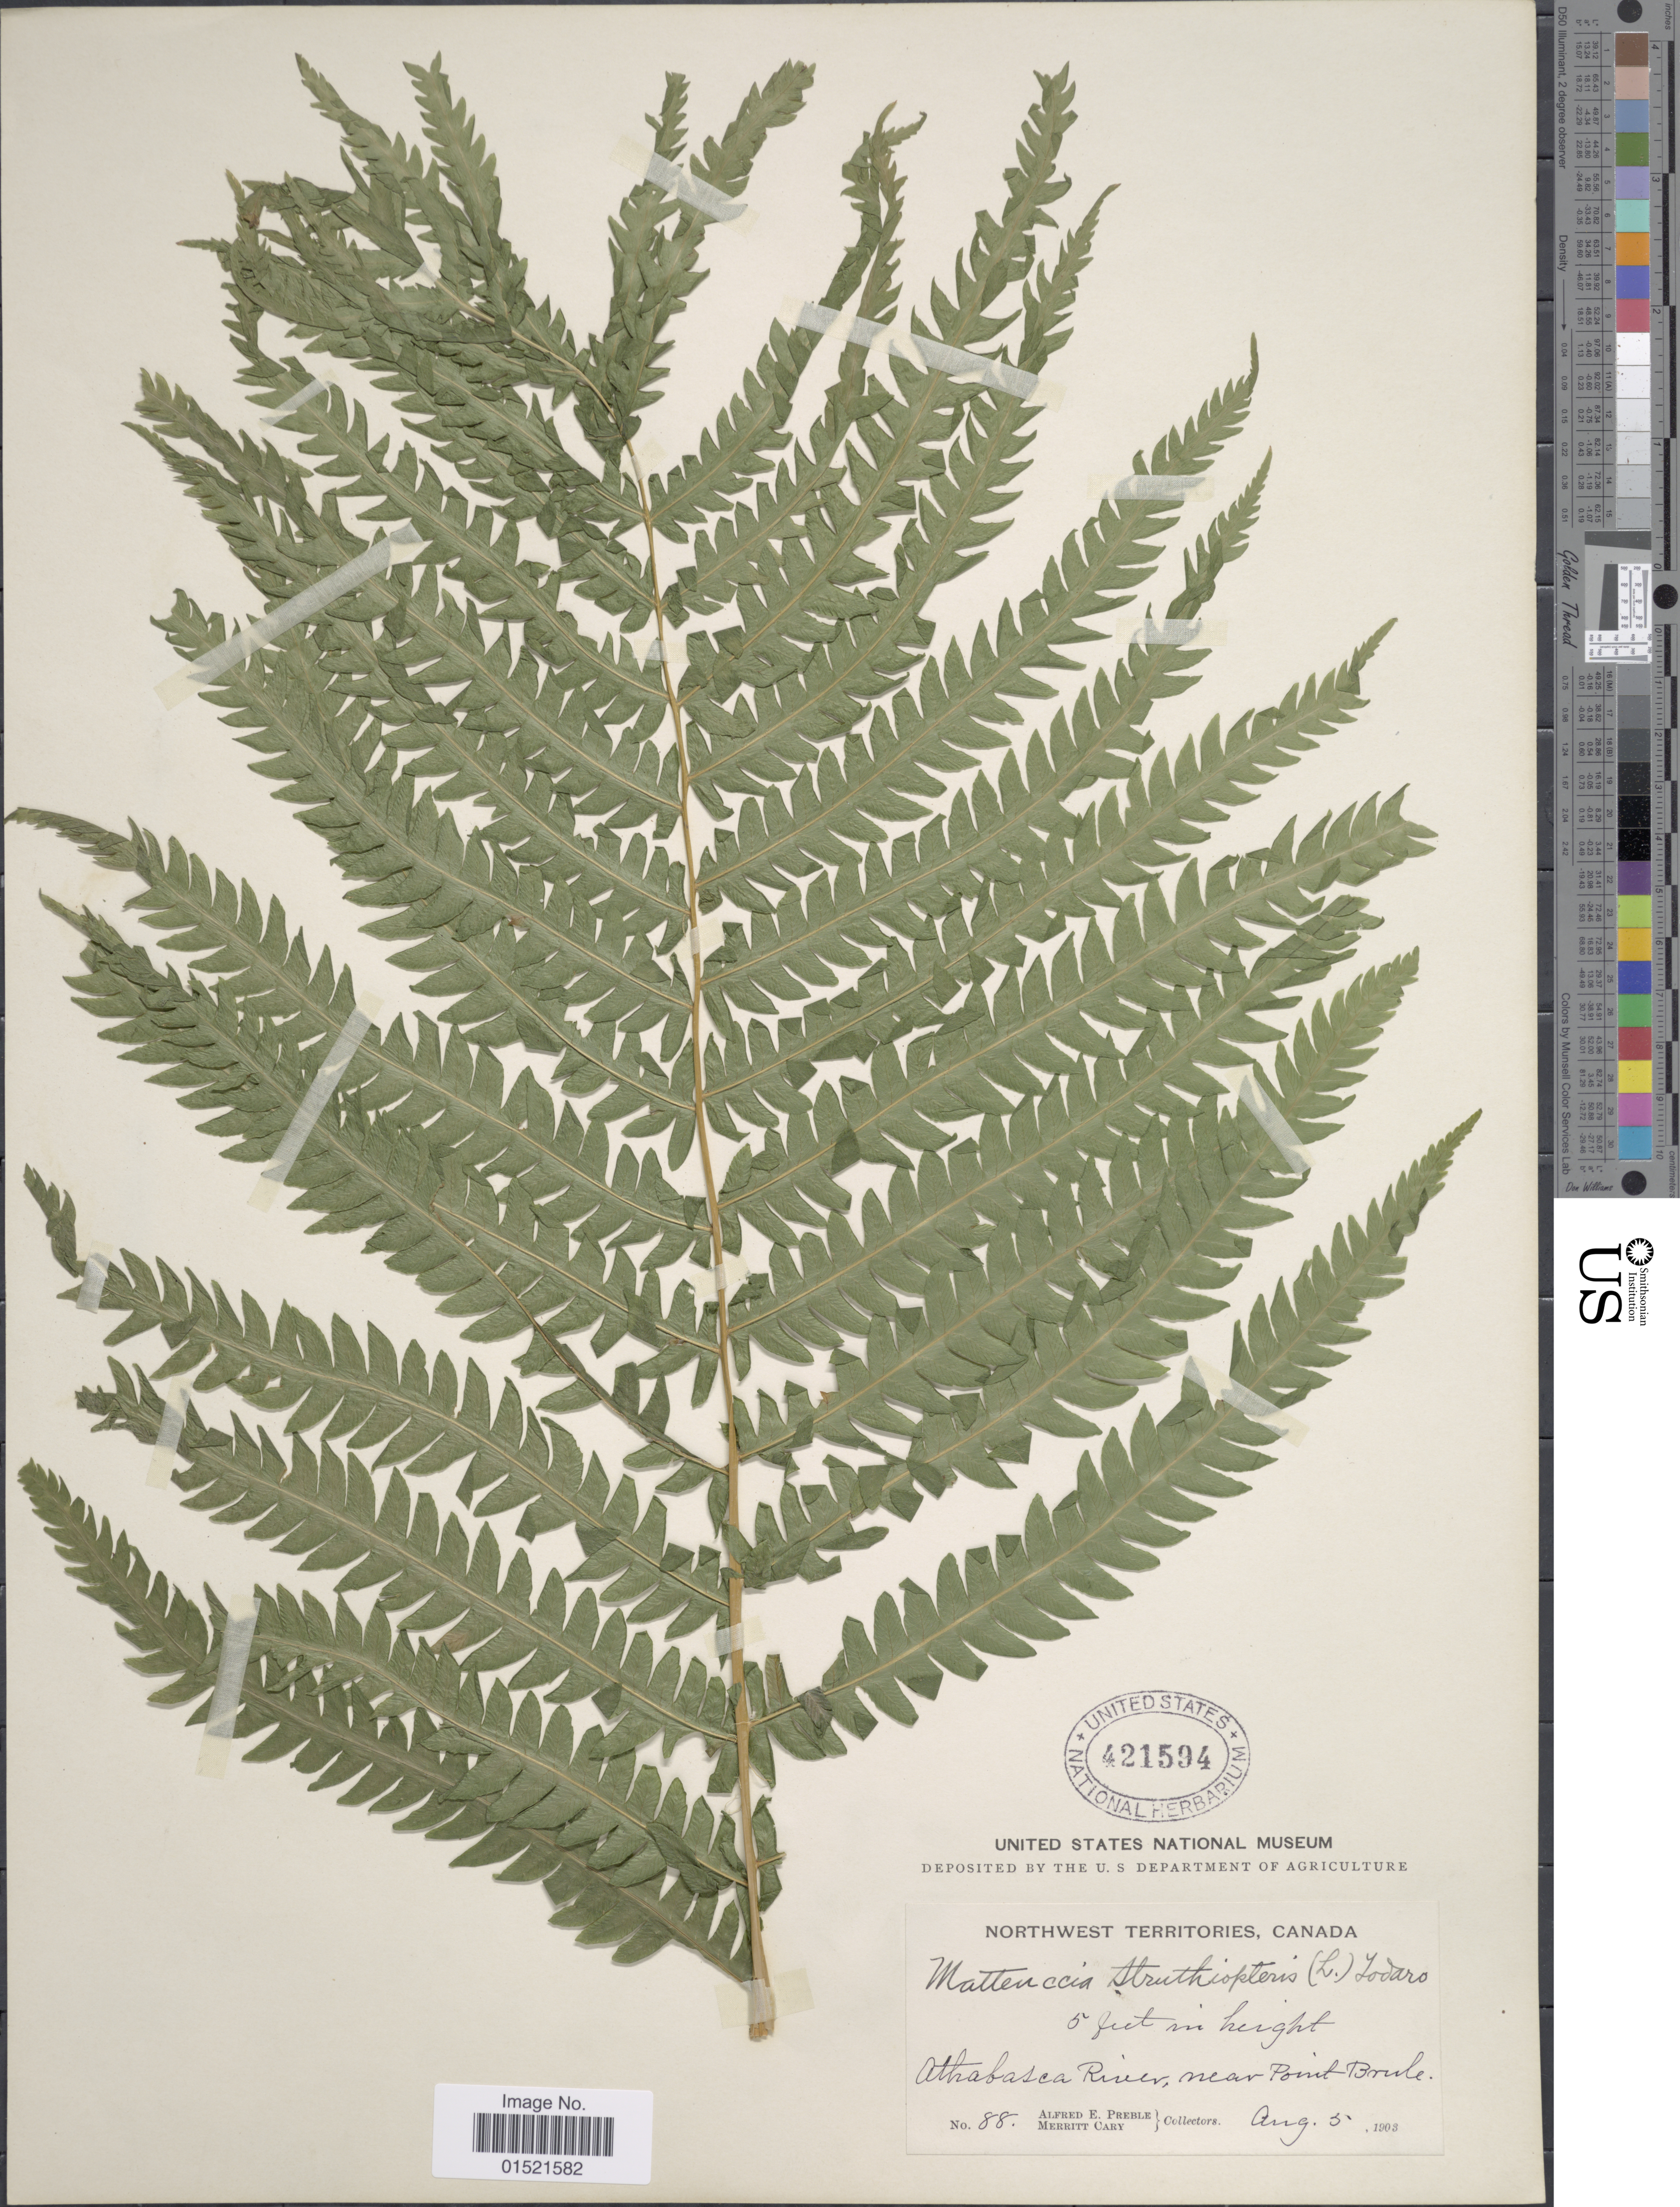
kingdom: Plantae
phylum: Tracheophyta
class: Polypodiopsida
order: Polypodiales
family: Onocleaceae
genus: Matteuccia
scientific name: Matteuccia struthiopteris var. pensylvanica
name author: (Willd.) C.V. Morton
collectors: A. Preble & M. Cary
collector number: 88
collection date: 1903-08-05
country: Canada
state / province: Northwest Territories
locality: Athabasca River, near Point Brule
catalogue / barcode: US 421594